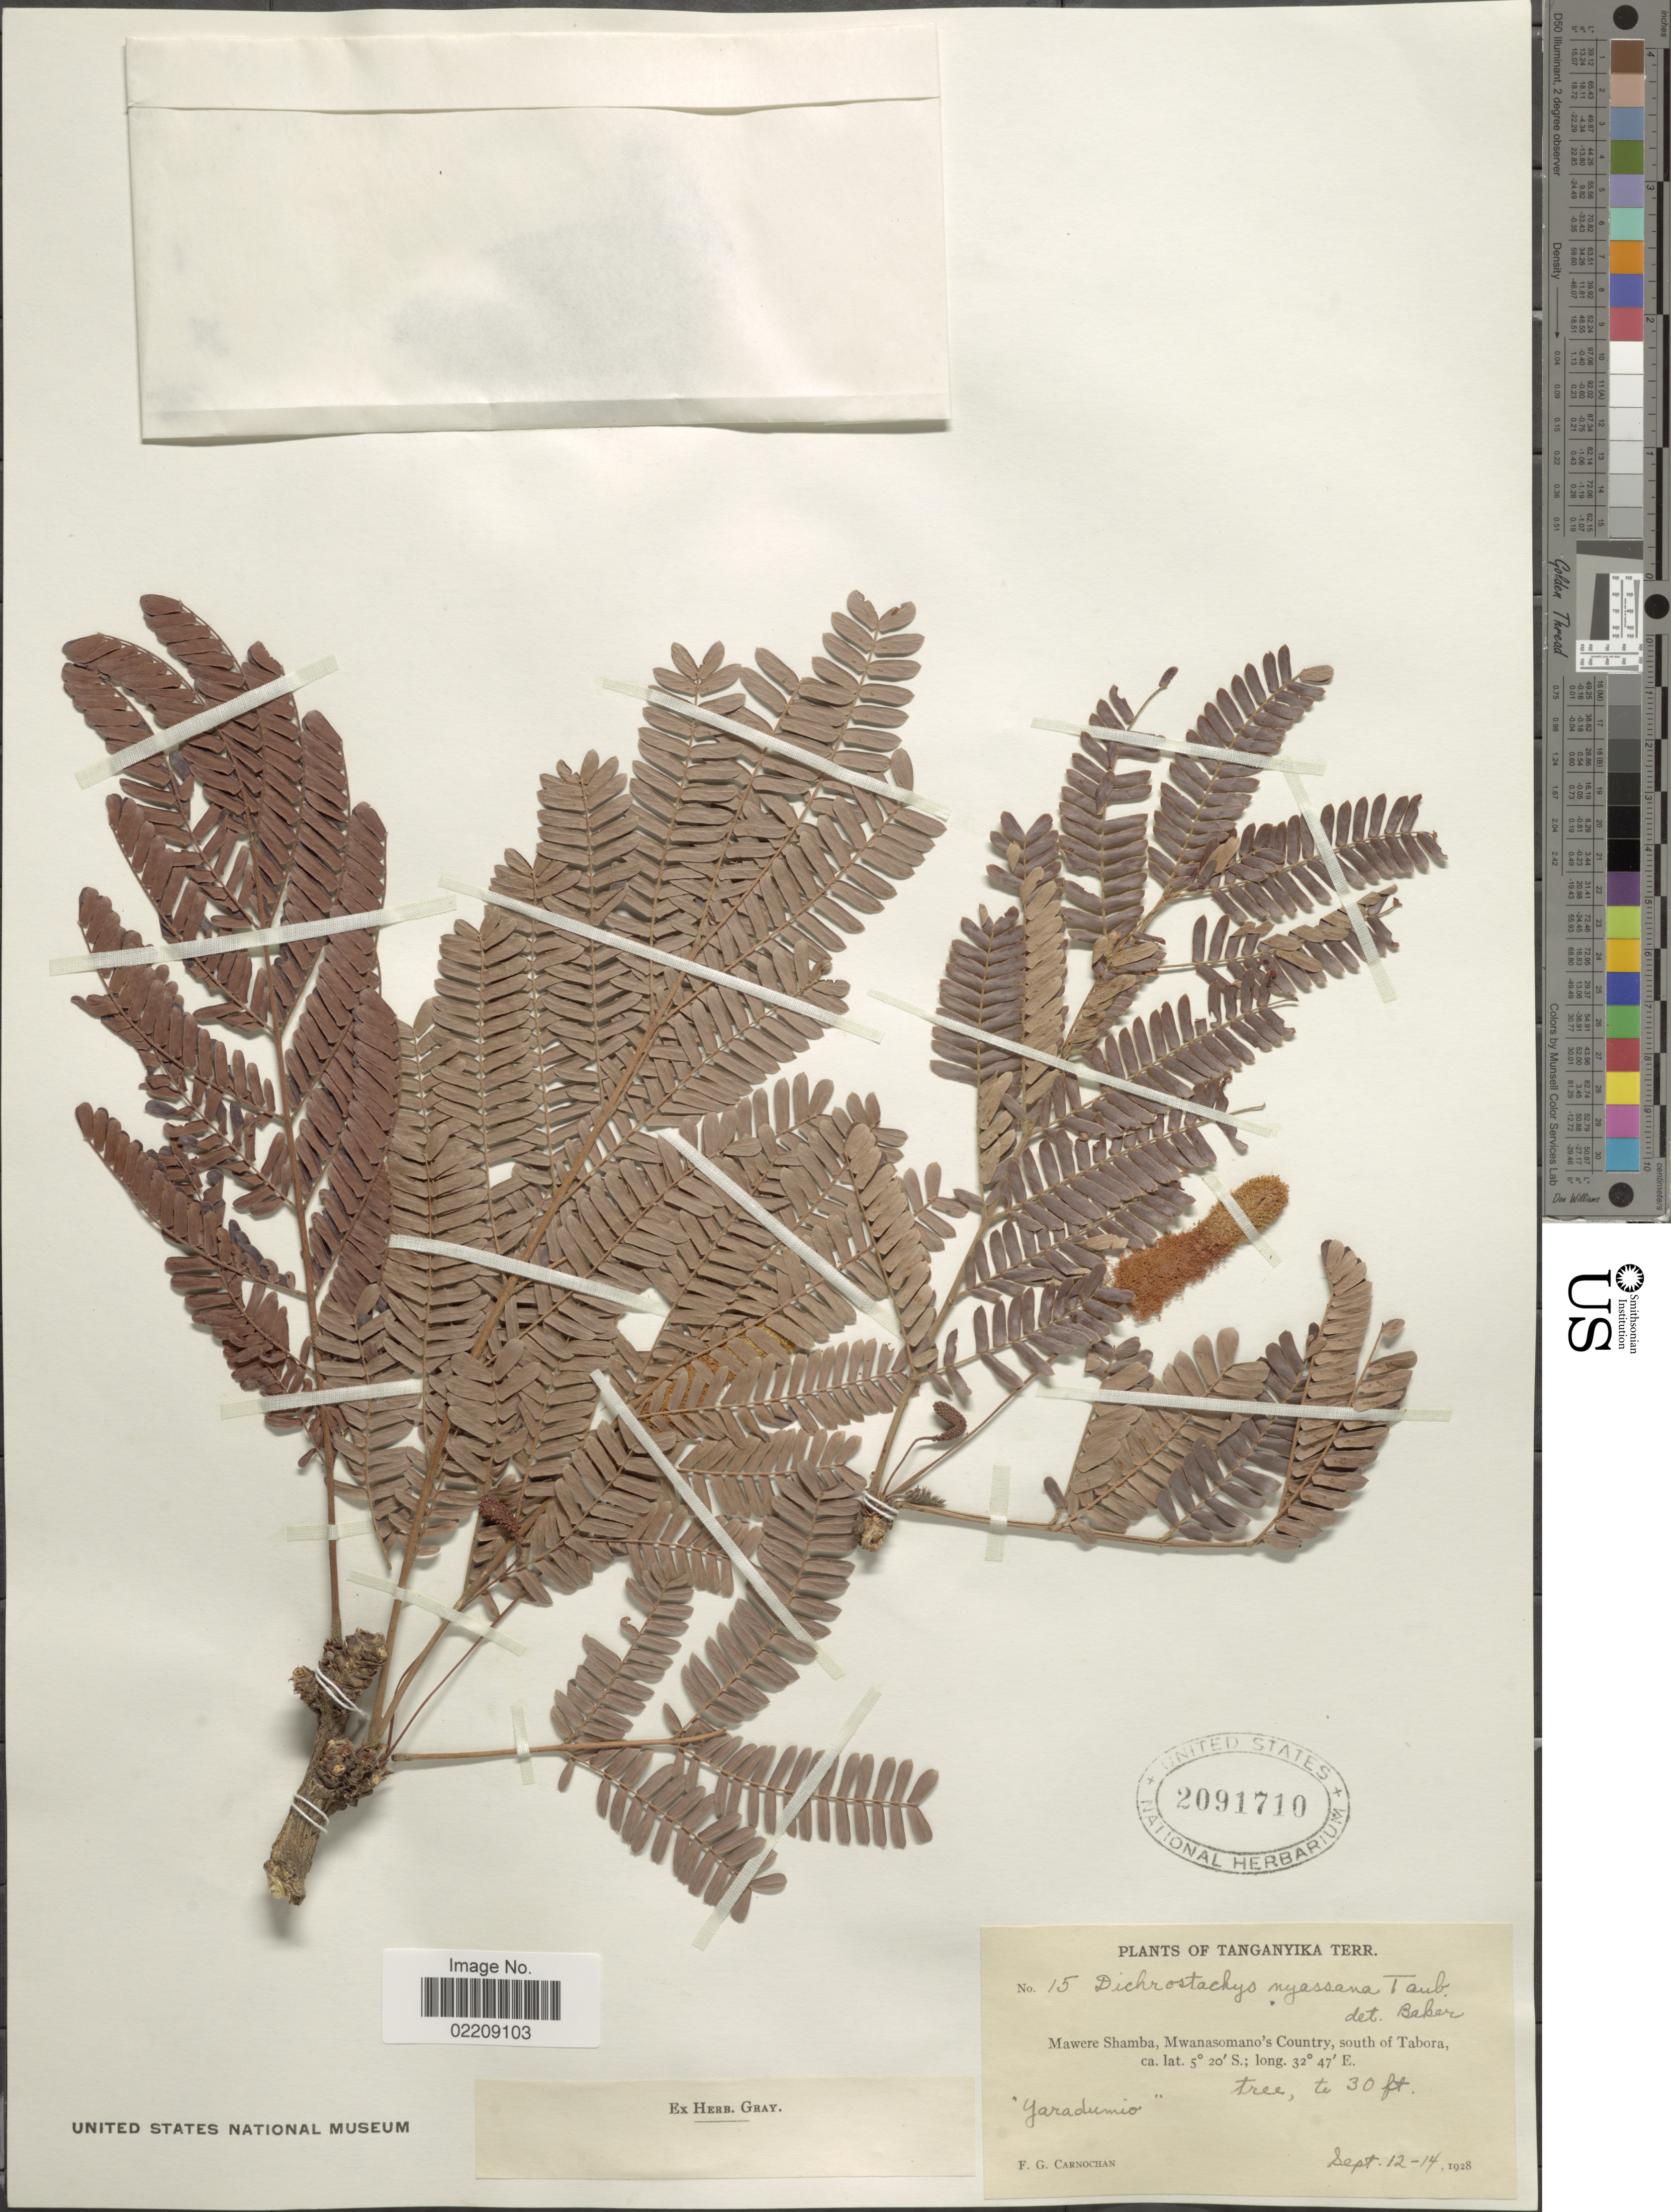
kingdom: Plantae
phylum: Tracheophyta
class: Magnoliopsida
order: Fabales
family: Fabaceae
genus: Dichrostachys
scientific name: Dichrostachys cinerea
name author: (L.) Wight & Arn.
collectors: F. Carnochan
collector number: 15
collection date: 1928-09-12/1928-09-14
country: Tanzania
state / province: Tabora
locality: Tanganyika Terr, Mawere Shamba, Mwanasomano's Country, south of Tabora, 'Yaradumio'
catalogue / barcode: US 2091710